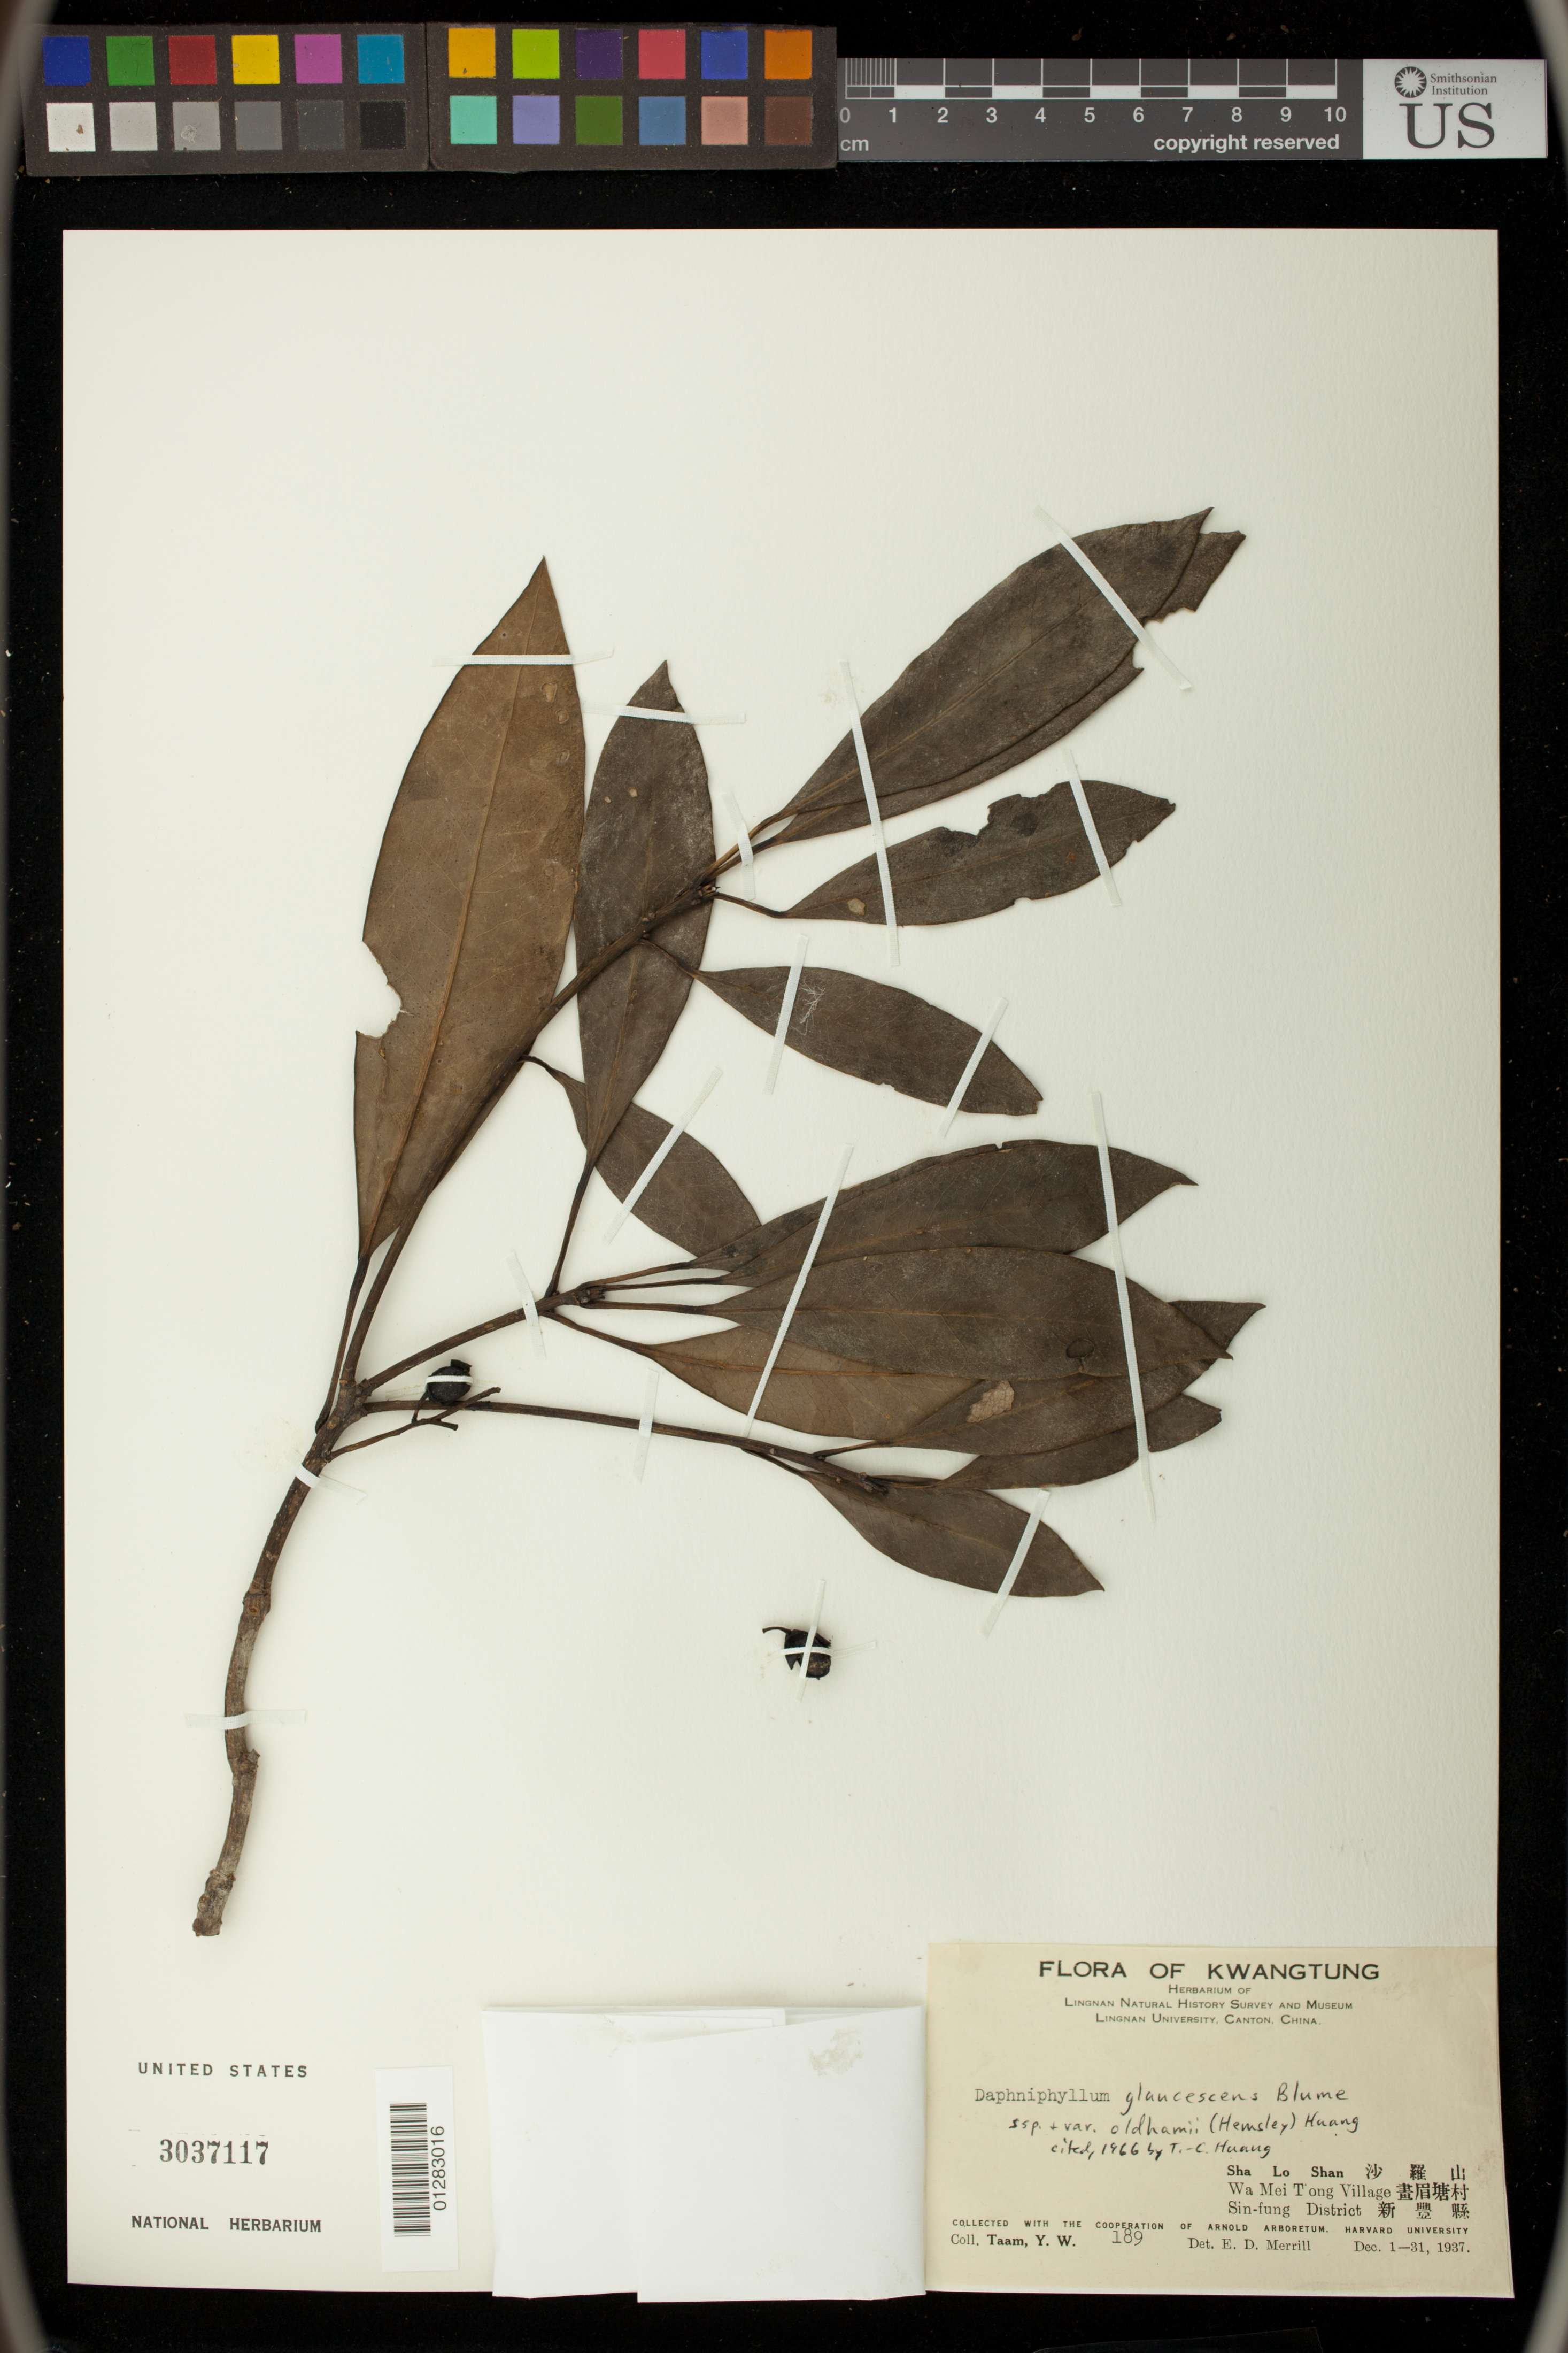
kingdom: Plantae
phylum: Tracheophyta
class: Magnoliopsida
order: Saxifragales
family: Daphniphyllaceae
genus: Daphniphyllum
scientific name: Daphniphyllum glaucescens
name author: Blume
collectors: Y. W. Taam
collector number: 189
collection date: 1937-12-01/1937-12-31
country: China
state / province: Guangdong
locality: Sha Lo Shan, Wa Mei T'ong Village, Sin-fung District, Kwangtung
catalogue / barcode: US 3037117